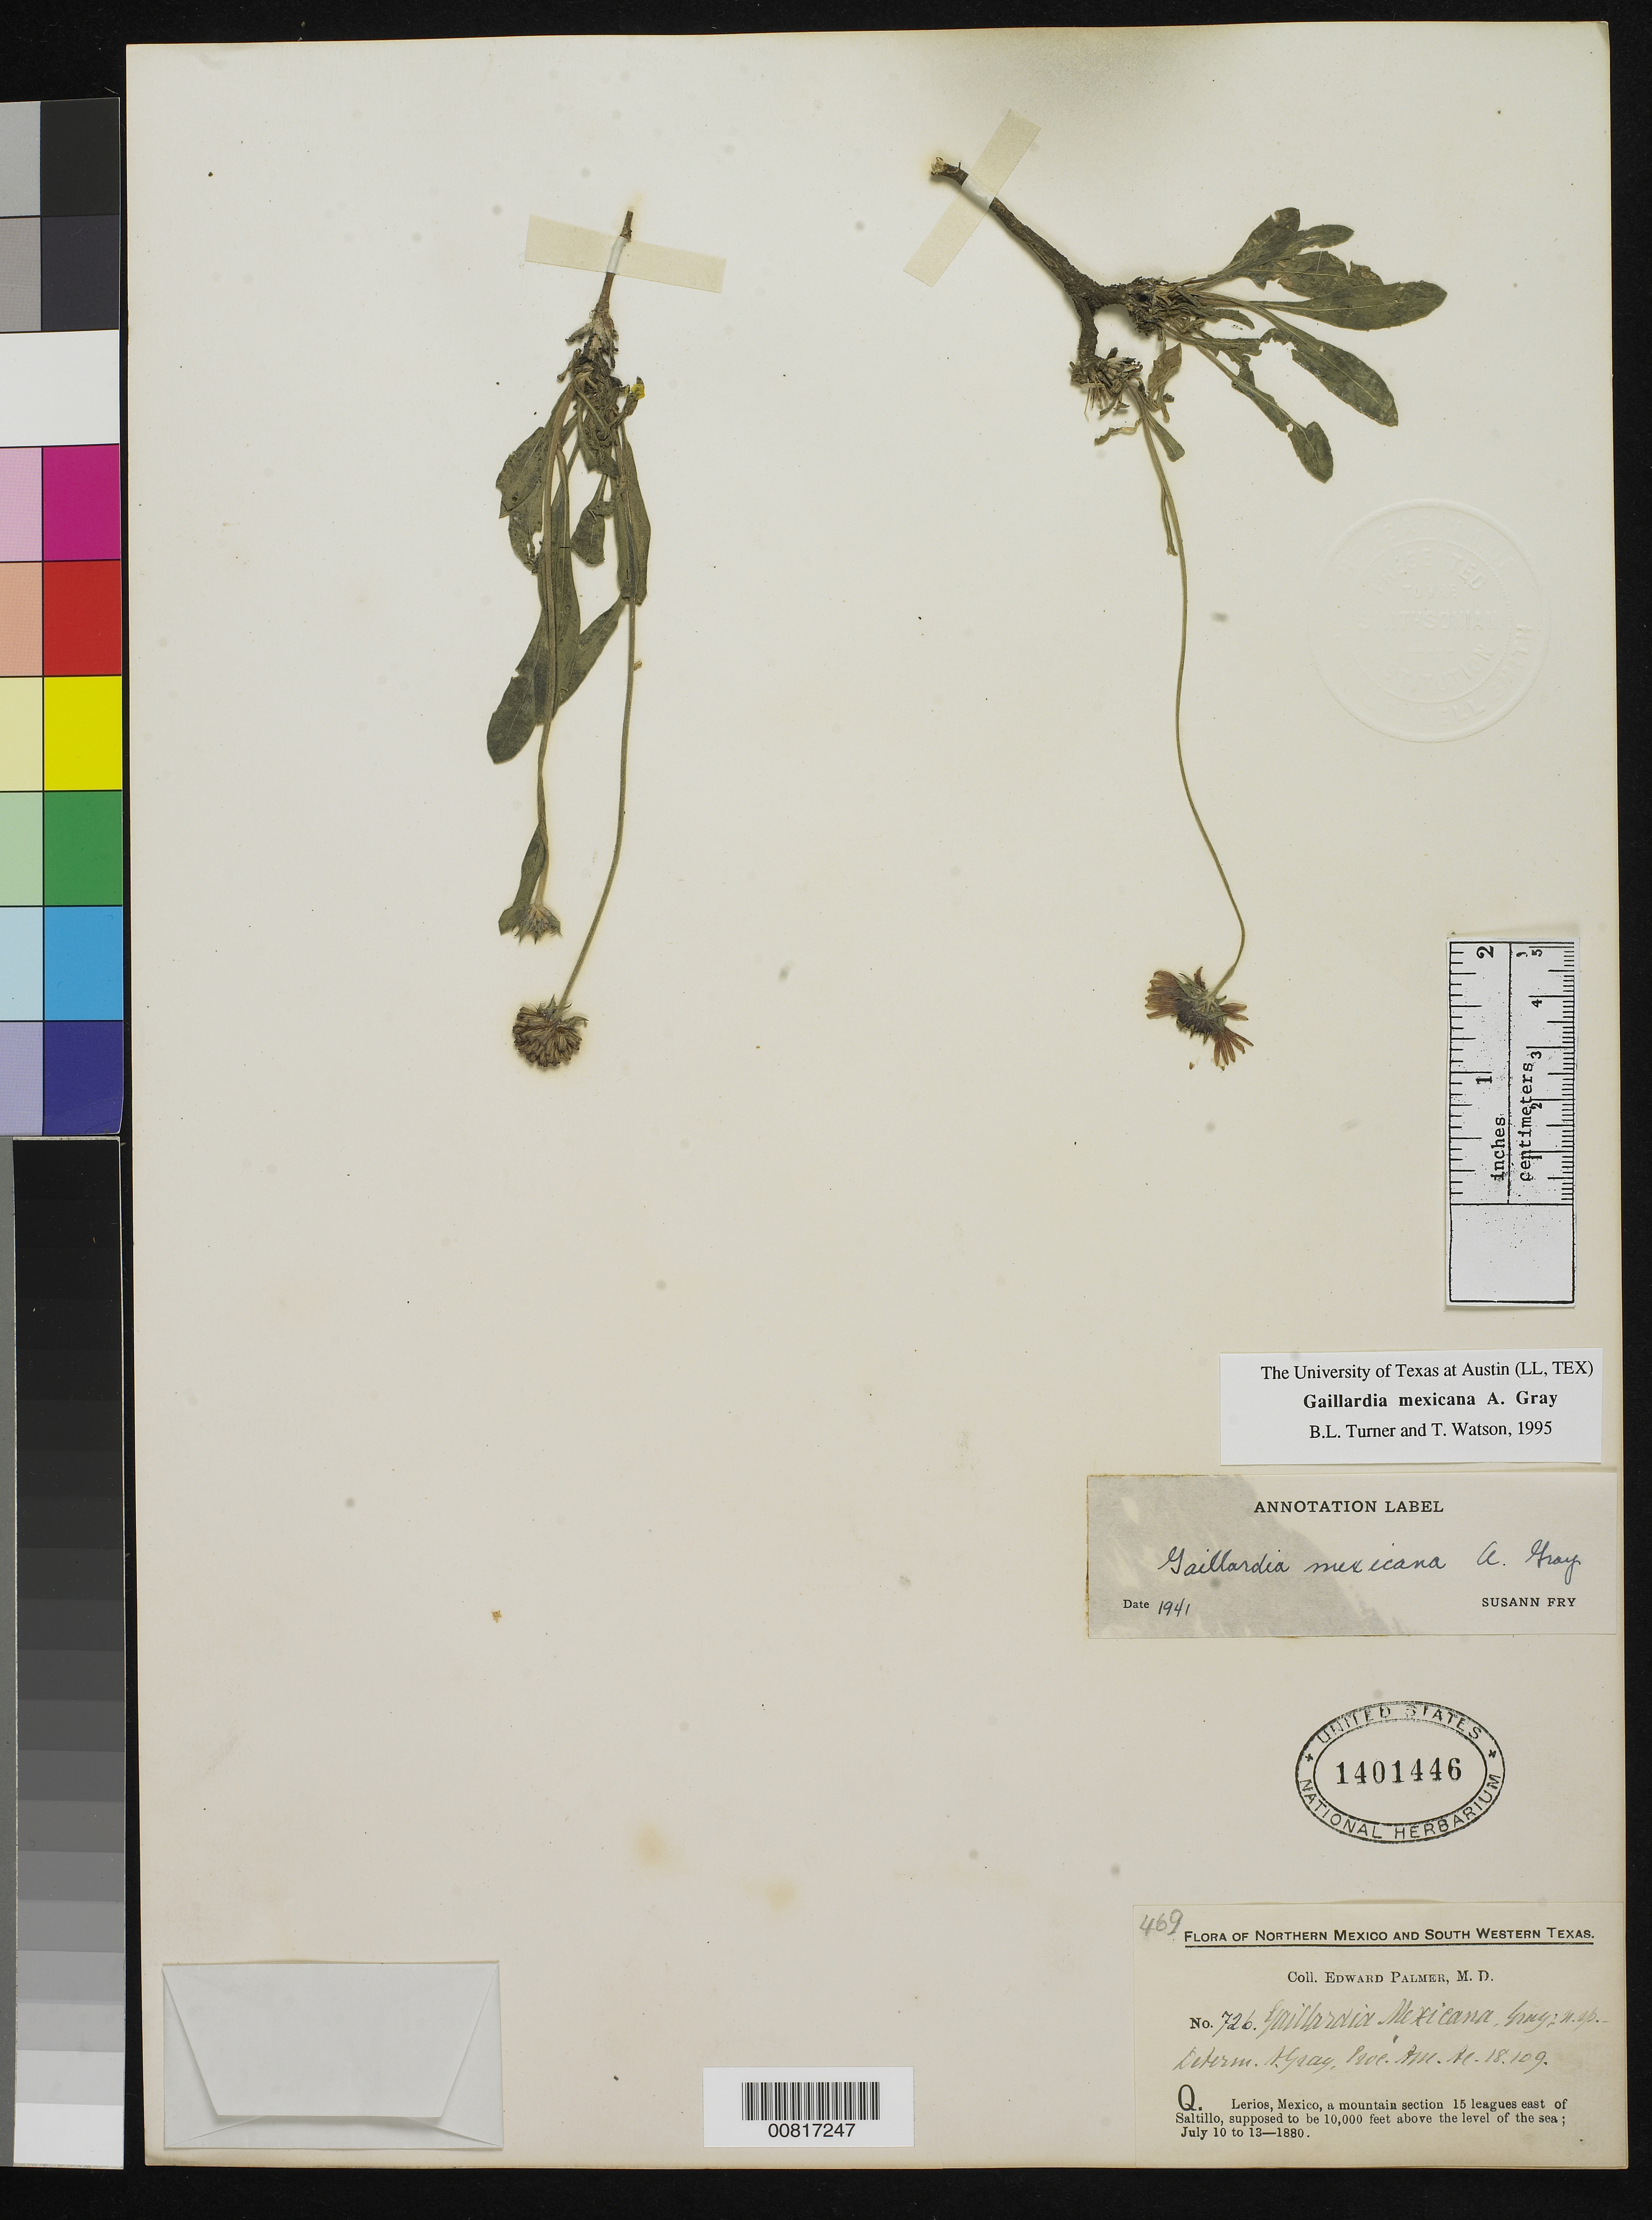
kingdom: Plantae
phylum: Tracheophyta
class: Magnoliopsida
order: Asterales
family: Asteraceae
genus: Gaillardia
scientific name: Gaillardia mexicana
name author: A. Gray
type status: Syntype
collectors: E. Palmer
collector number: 726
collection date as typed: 10 Jul 1880 to 13 Jul 1880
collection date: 1880-07-10/1880-07-13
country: Mexico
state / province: Coahuila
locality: Q. Lerios, a mountain section 15 leagues east of Saltillo, Coahuila.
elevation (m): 3048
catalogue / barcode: US 1401446